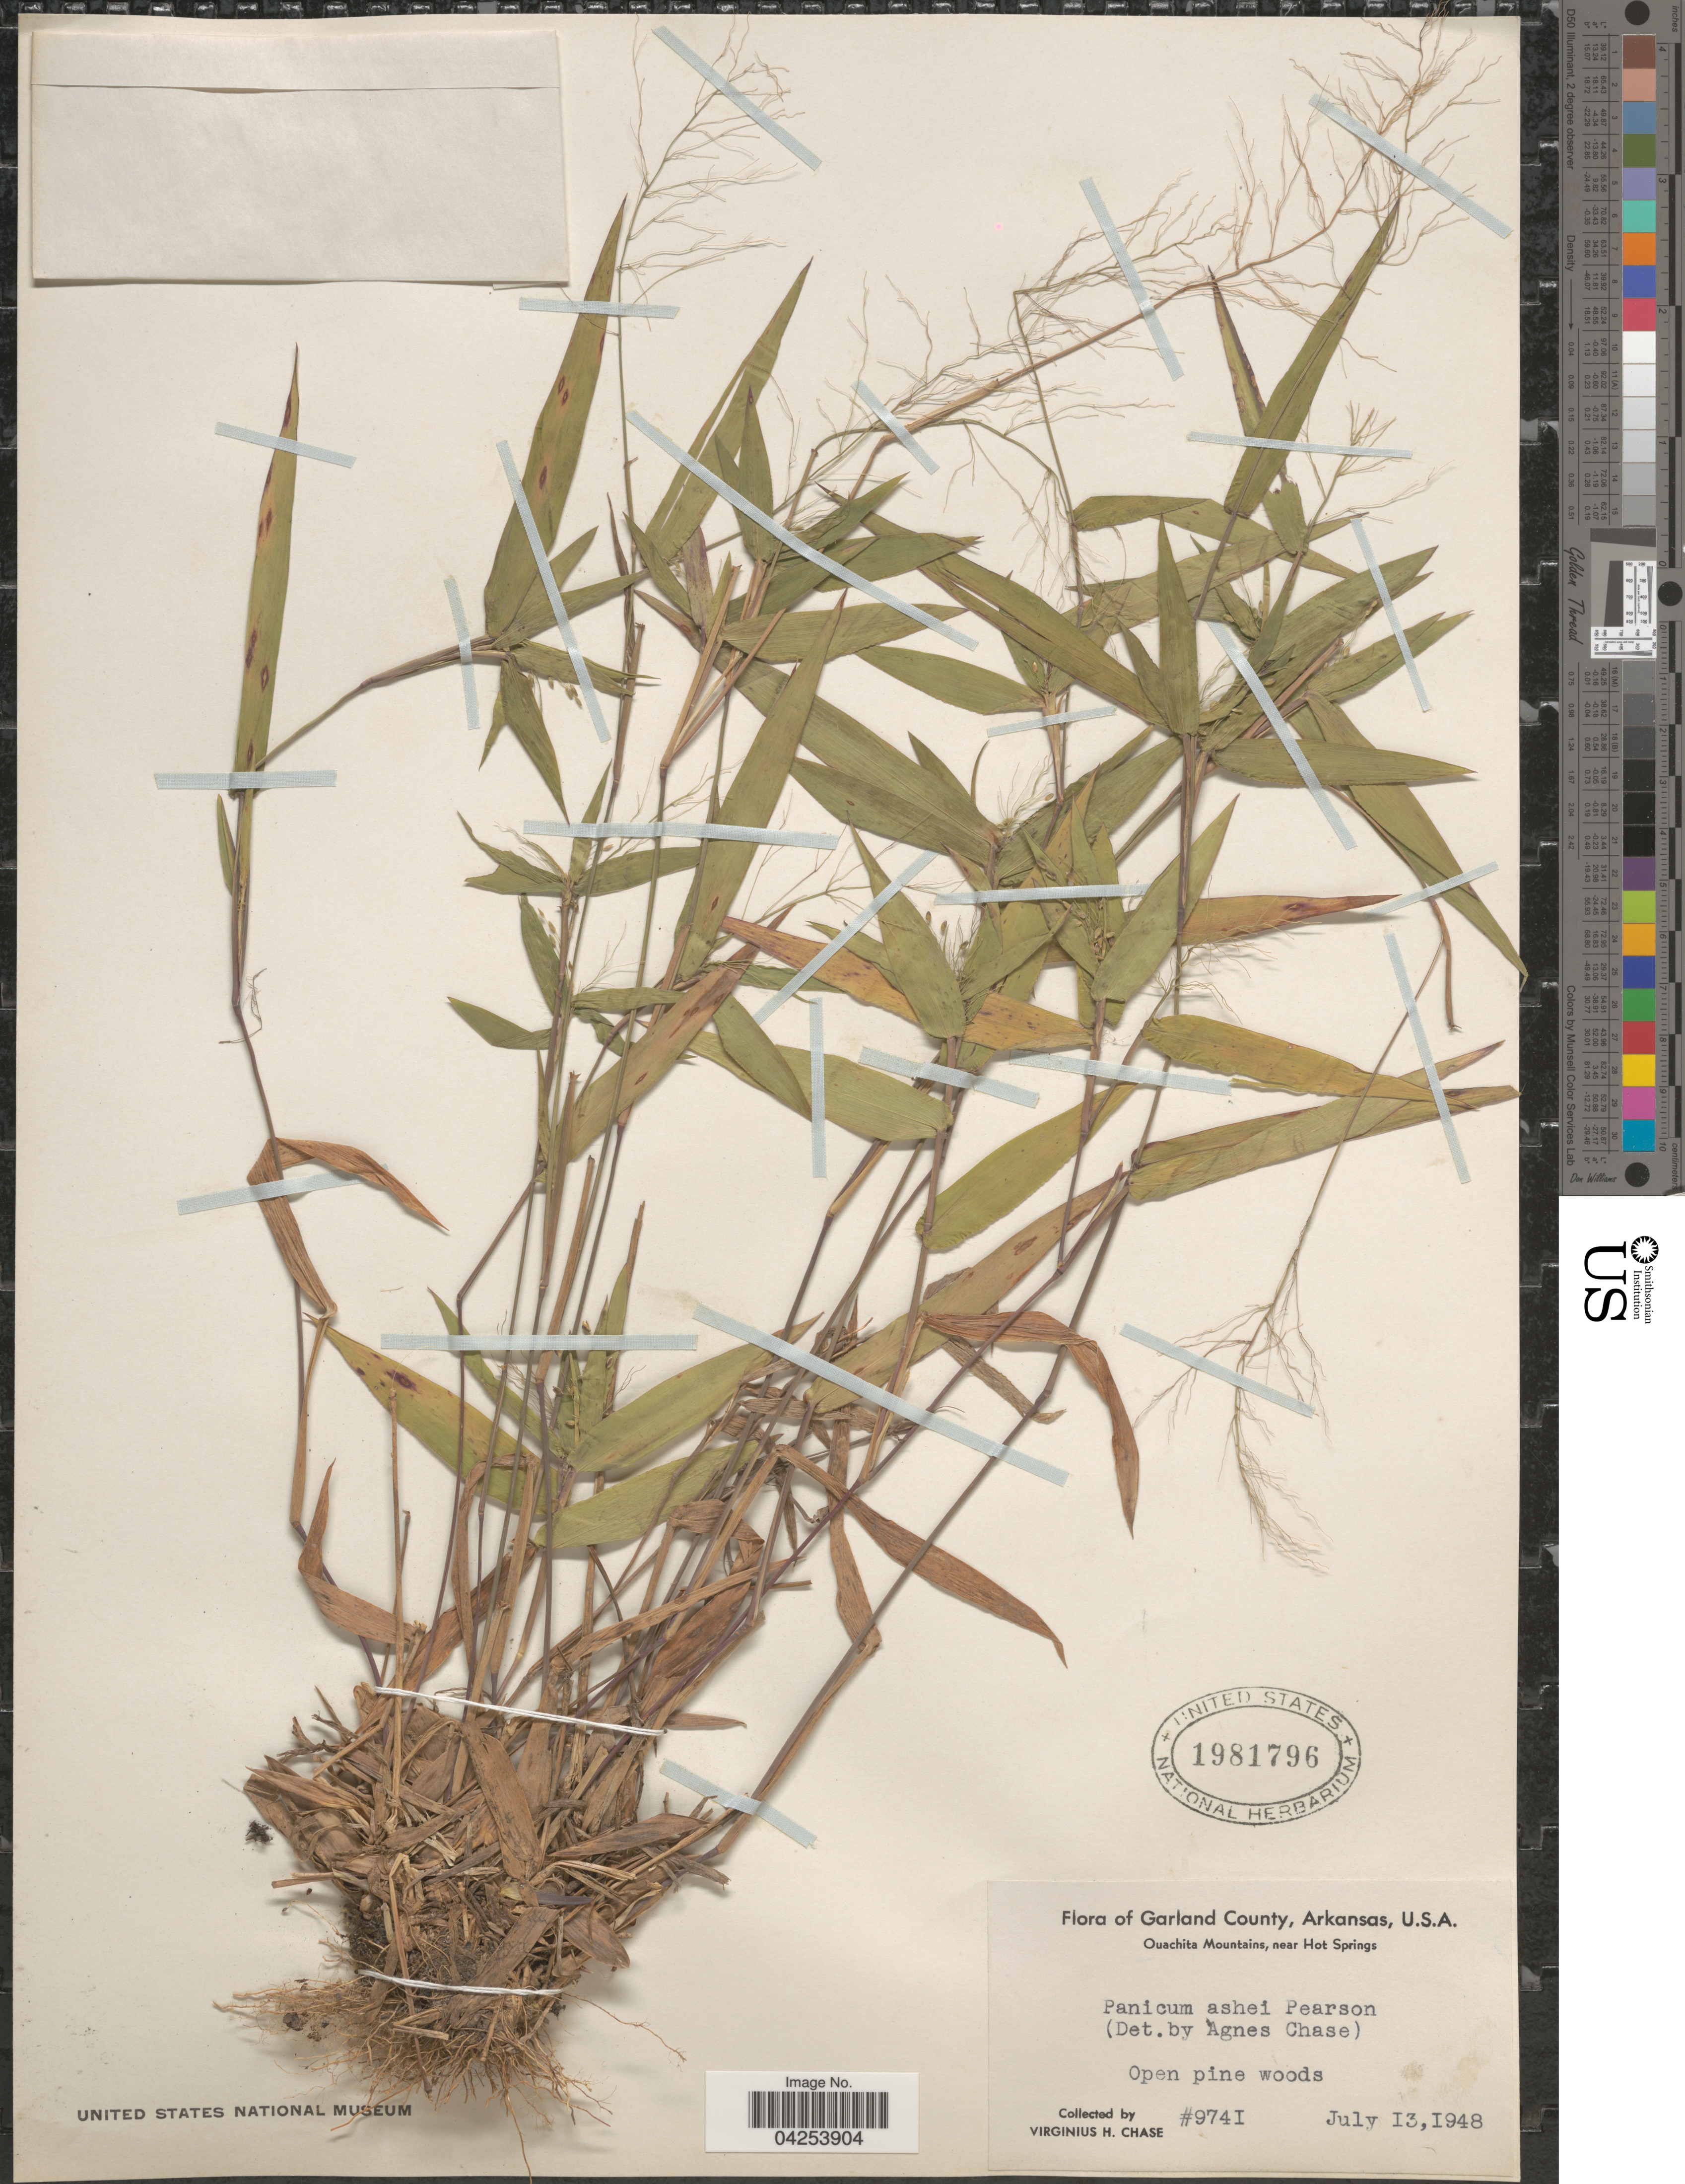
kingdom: Plantae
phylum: Tracheophyta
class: Liliopsida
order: Poales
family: Poaceae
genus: Dichanthelium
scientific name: Dichanthelium commutatum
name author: (Schult.) Gould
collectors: V. H. Chase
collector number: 9741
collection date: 1948-07-13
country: United States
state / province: Arkansas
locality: Garland County. Ouachita Mountains, near Hot Springs.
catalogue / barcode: US 1981796